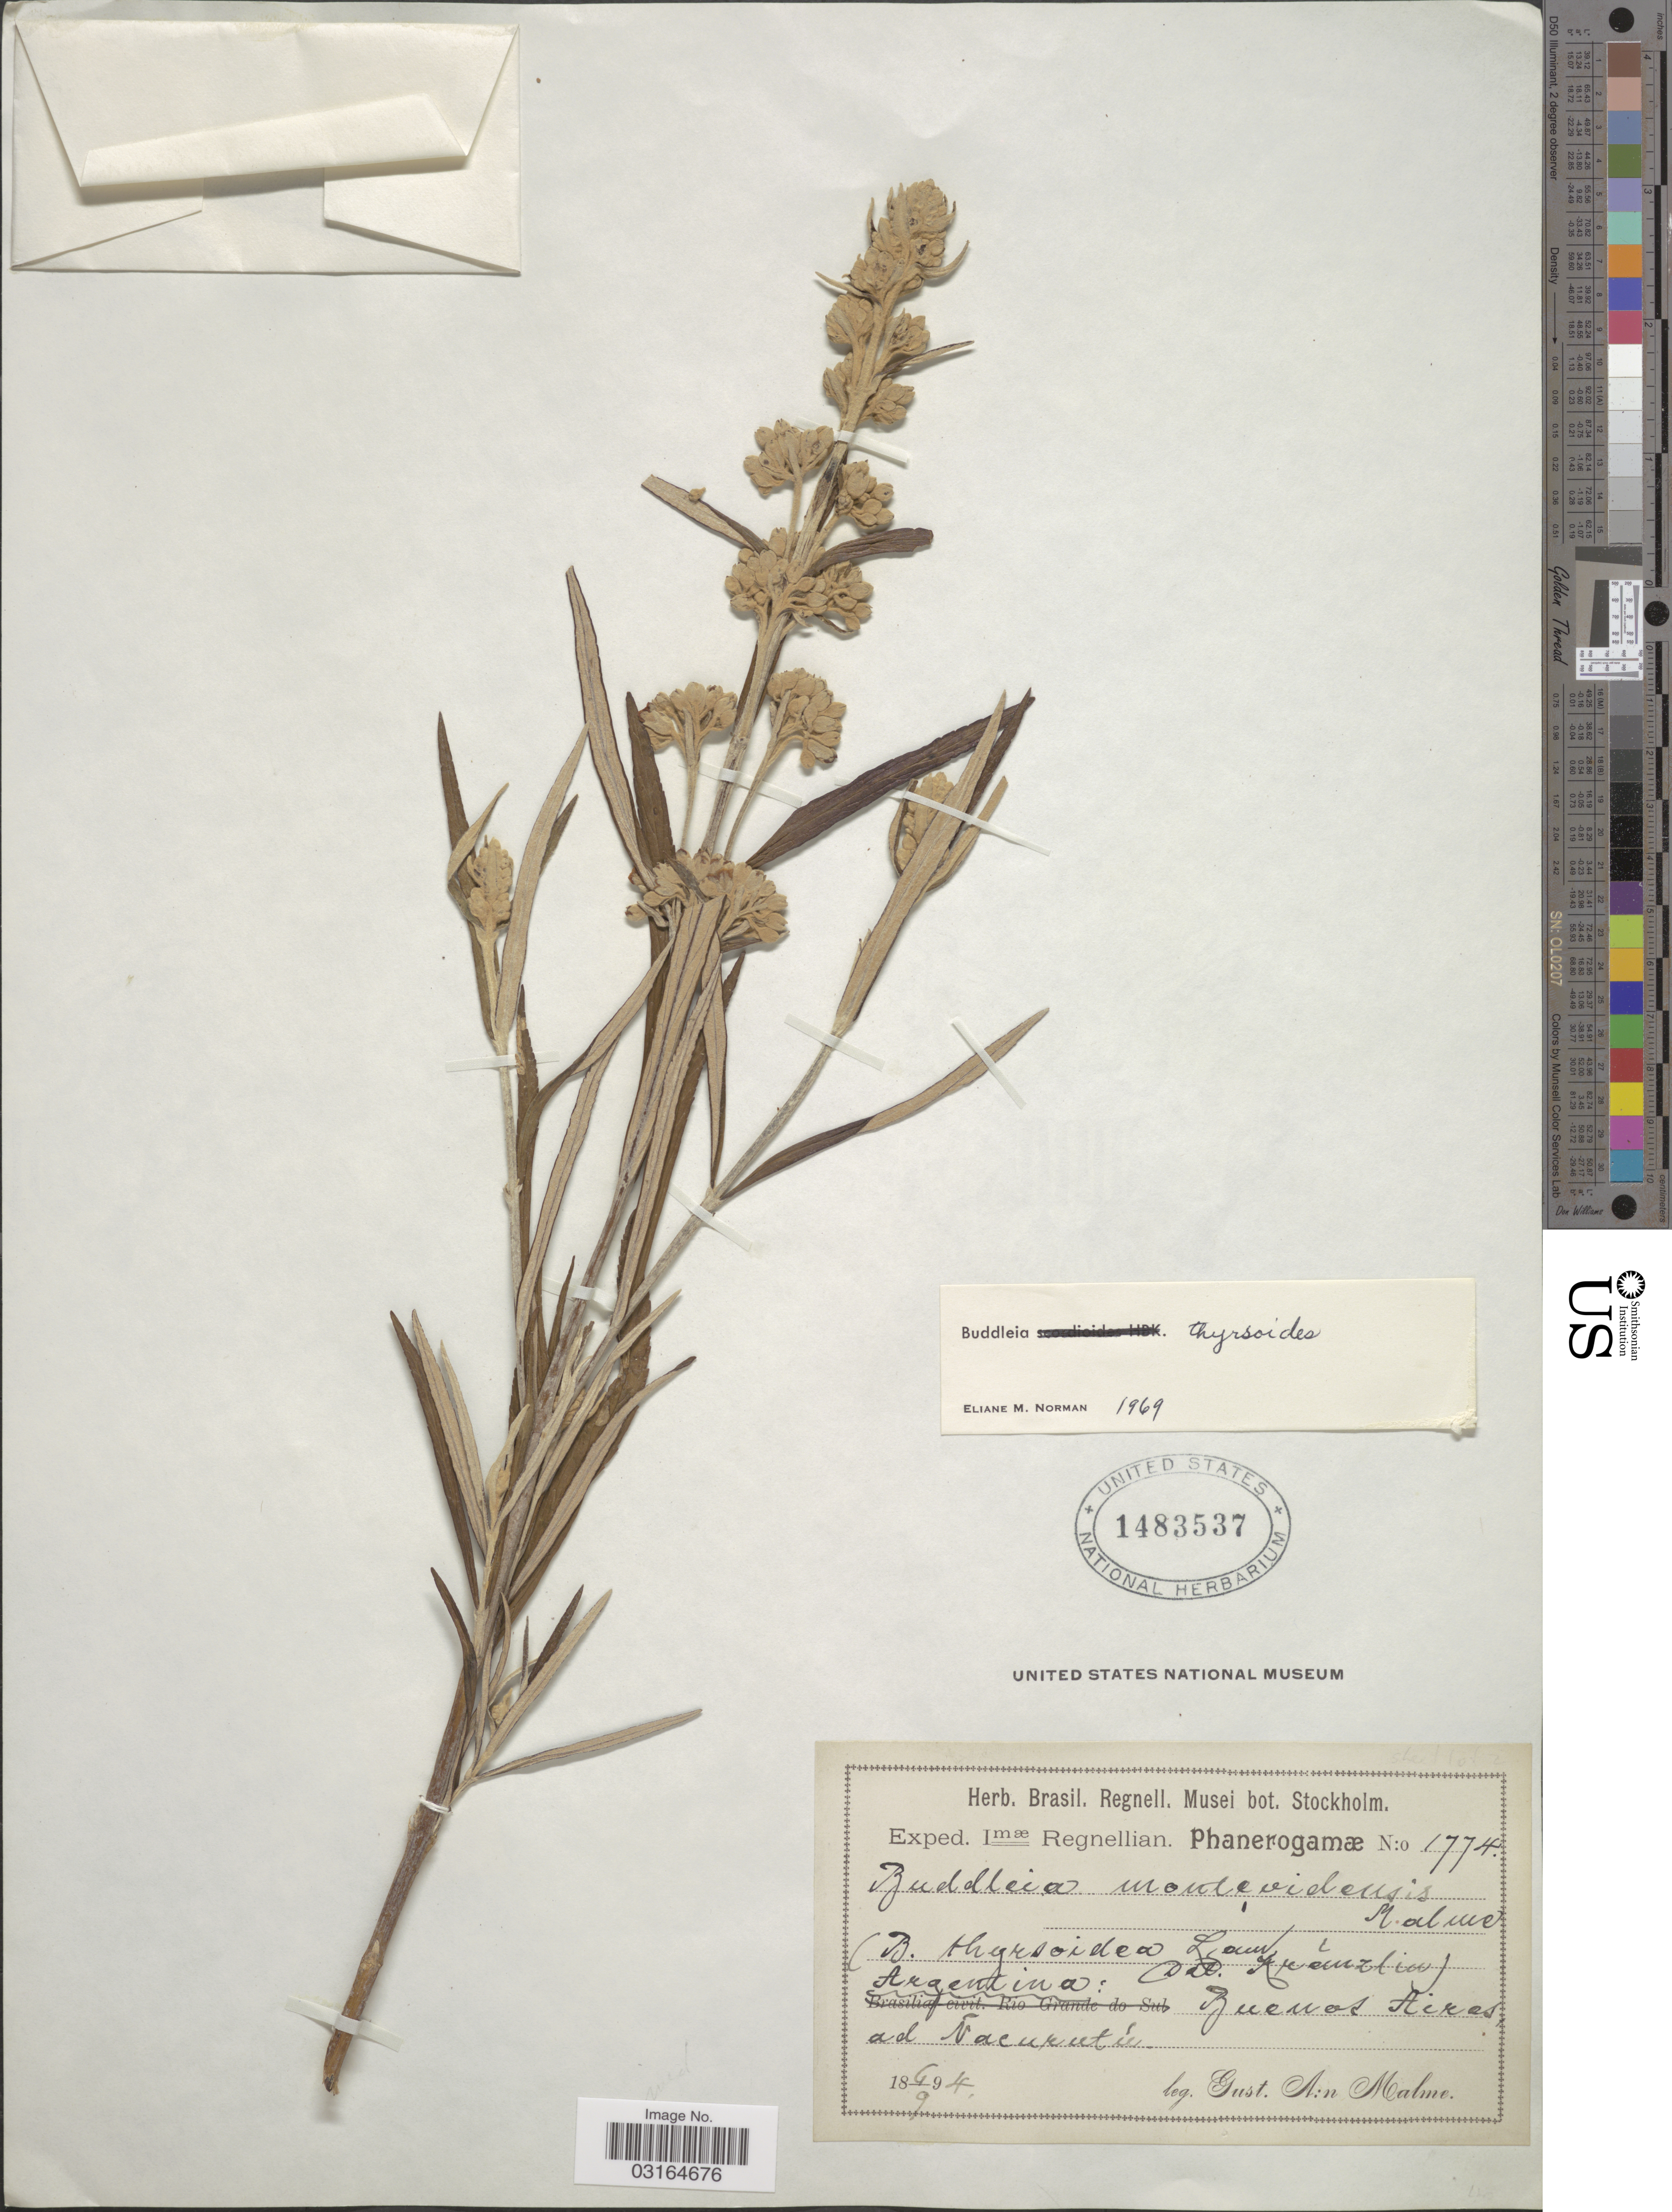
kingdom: Plantae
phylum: Tracheophyta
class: Magnoliopsida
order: Lamiales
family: Scrophulariaceae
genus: Buddleja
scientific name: Buddleja thyrsoides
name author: Lam.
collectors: G. O. A. Malme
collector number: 1774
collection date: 1894-09-06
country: Argentina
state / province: Buenos Aires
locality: Ad Ñacurutú.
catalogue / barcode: US 1483537